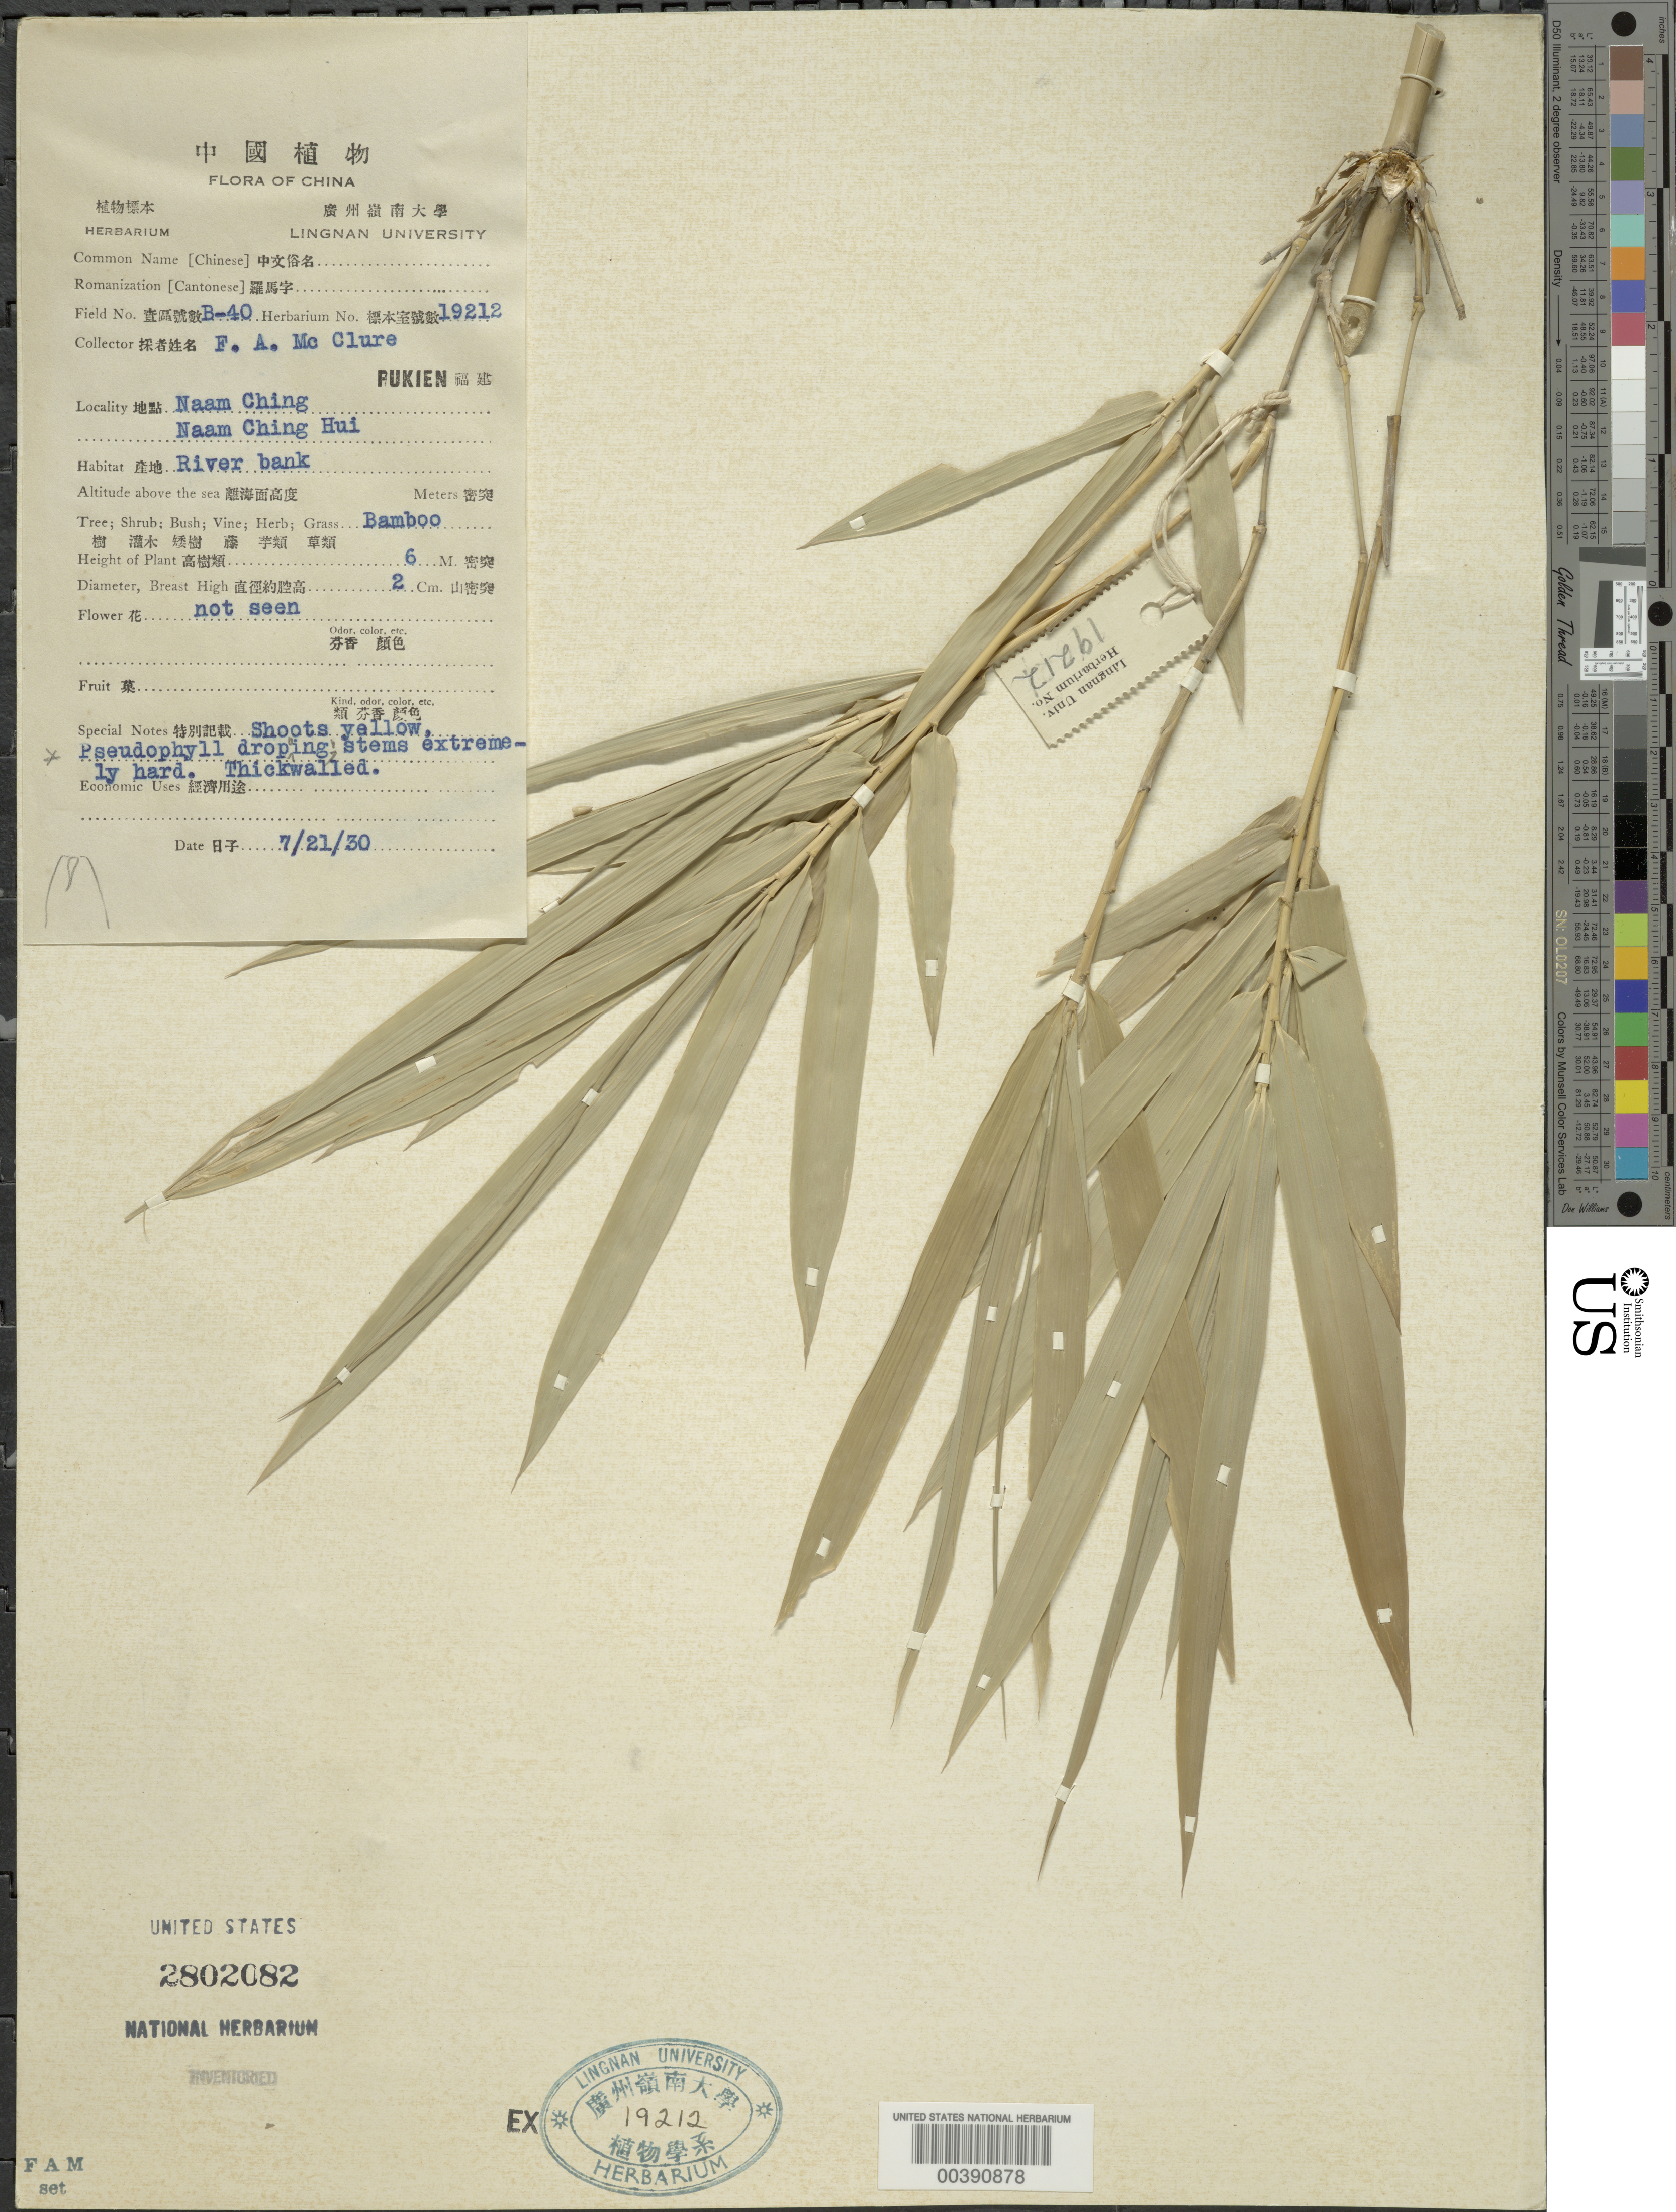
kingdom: Plantae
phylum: Tracheophyta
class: Liliopsida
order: Poales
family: Poaceae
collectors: F. A. McClure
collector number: B-40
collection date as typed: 21 Jul 1930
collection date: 1930-07-21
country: China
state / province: Fujian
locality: Naam ching, naam ching hui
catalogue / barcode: US 2802082